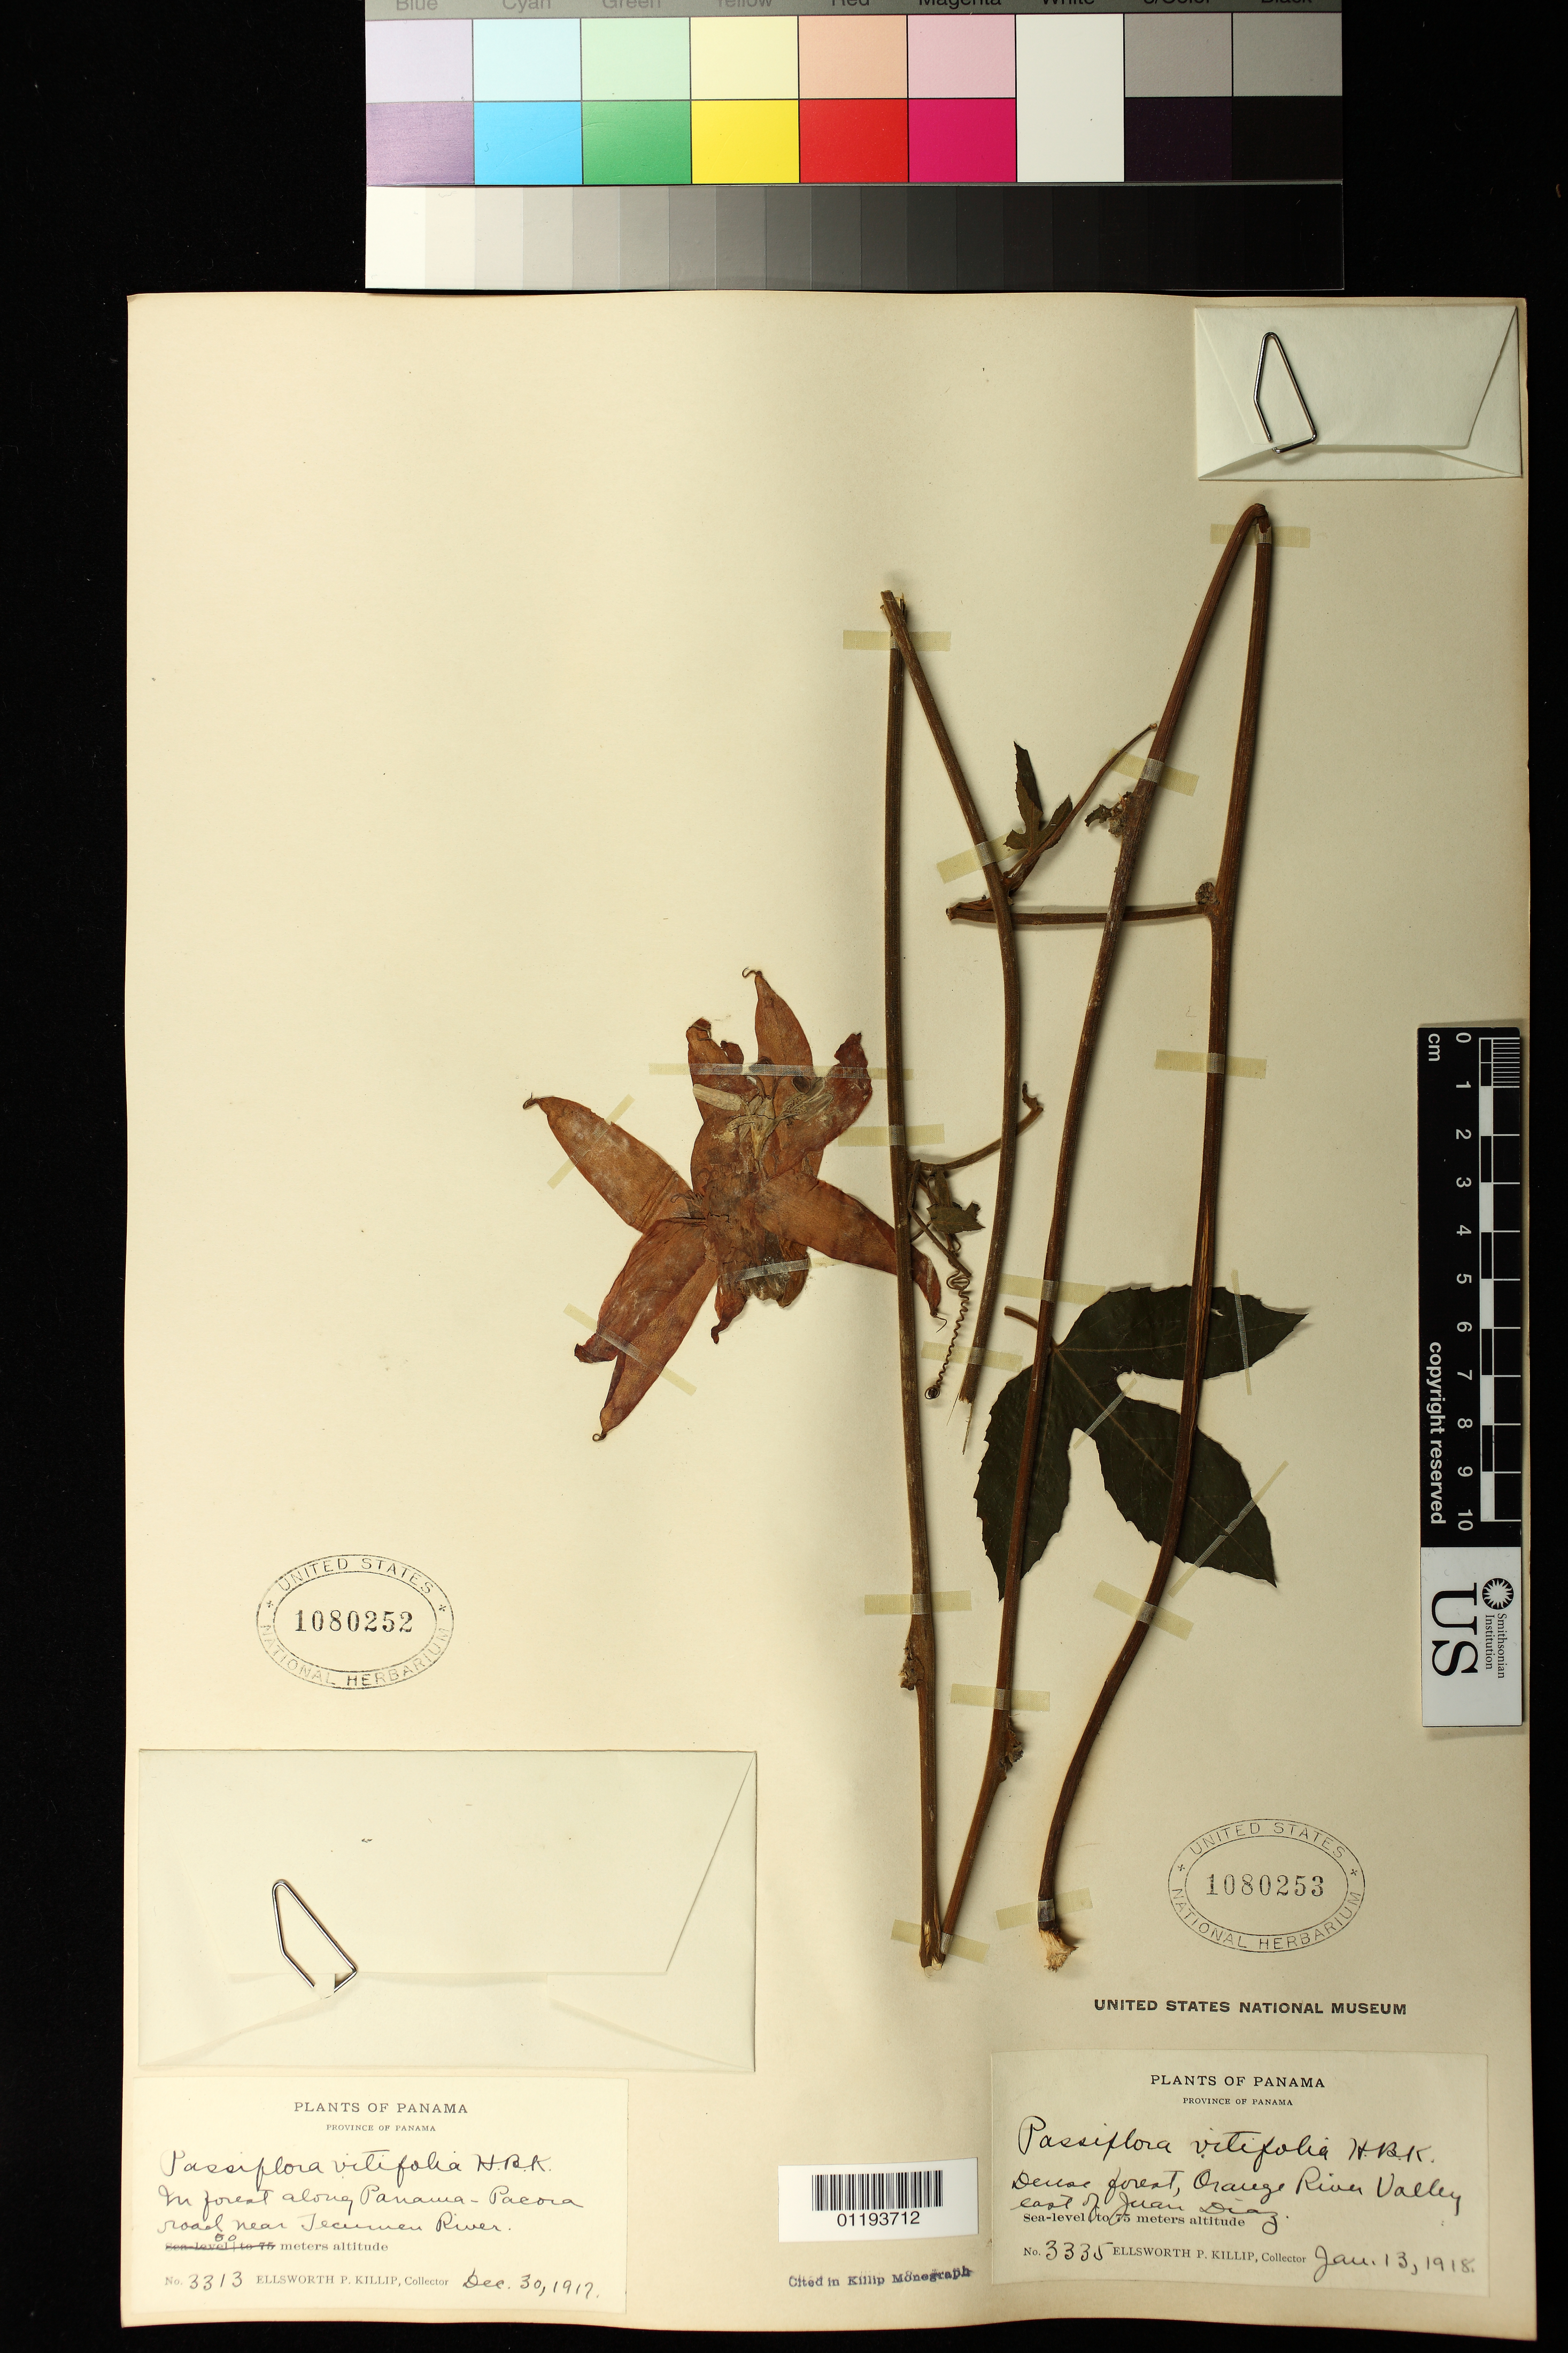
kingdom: Plantae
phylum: Tracheophyta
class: Magnoliopsida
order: Malpighiales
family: Passifloraceae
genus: Passiflora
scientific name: Passiflora vitifolia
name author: Kunth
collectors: E. P. Killip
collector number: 3335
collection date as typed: Jan 13 1918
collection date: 1918-01-13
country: Panama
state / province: Panamá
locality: Orange River valley East of Juan Diaz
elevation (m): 0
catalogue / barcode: US 1080253